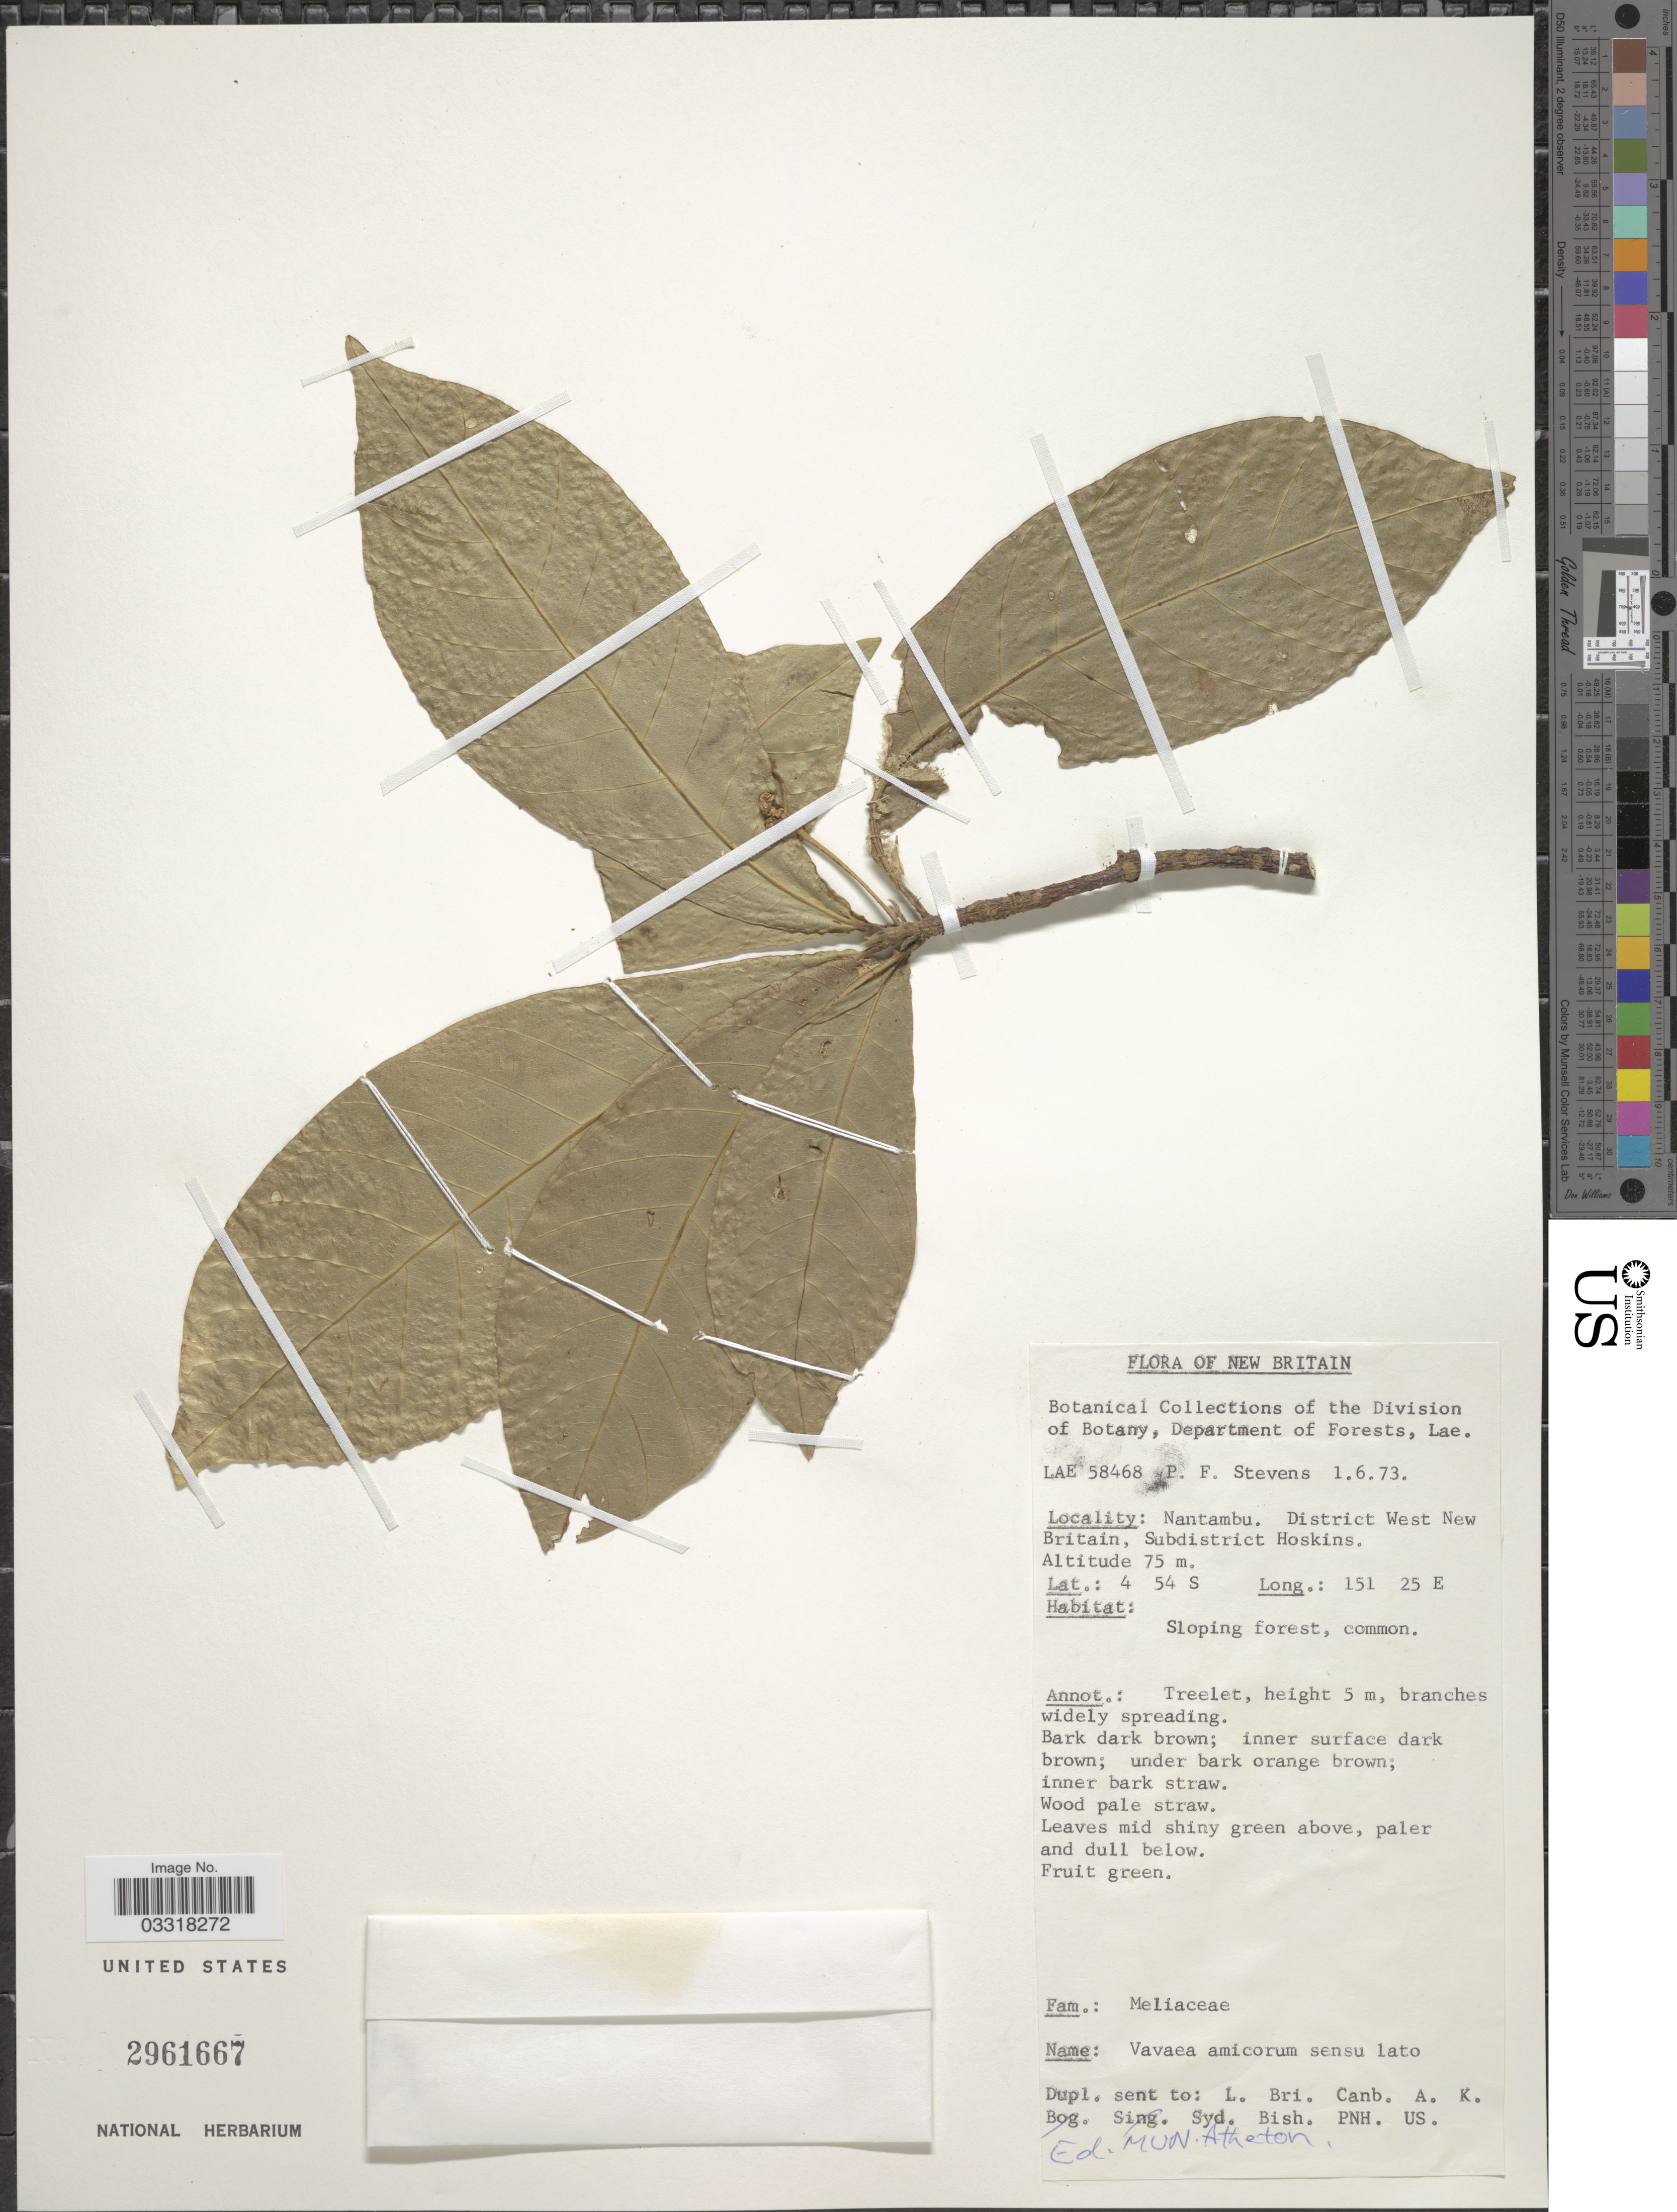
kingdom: Plantae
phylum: Tracheophyta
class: Magnoliopsida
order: Sapindales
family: Meliaceae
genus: Vavaea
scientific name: Vavaea amicorum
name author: Benth.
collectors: P. F. Stevens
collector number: LAE58468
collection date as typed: Transcribed d/m/y: 1/6/73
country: Papua New Guinea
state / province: West New Britain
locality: New Britain. Nantambu. District West New Britain, Subdistrict Hoskins.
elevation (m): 75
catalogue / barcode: US 2961667